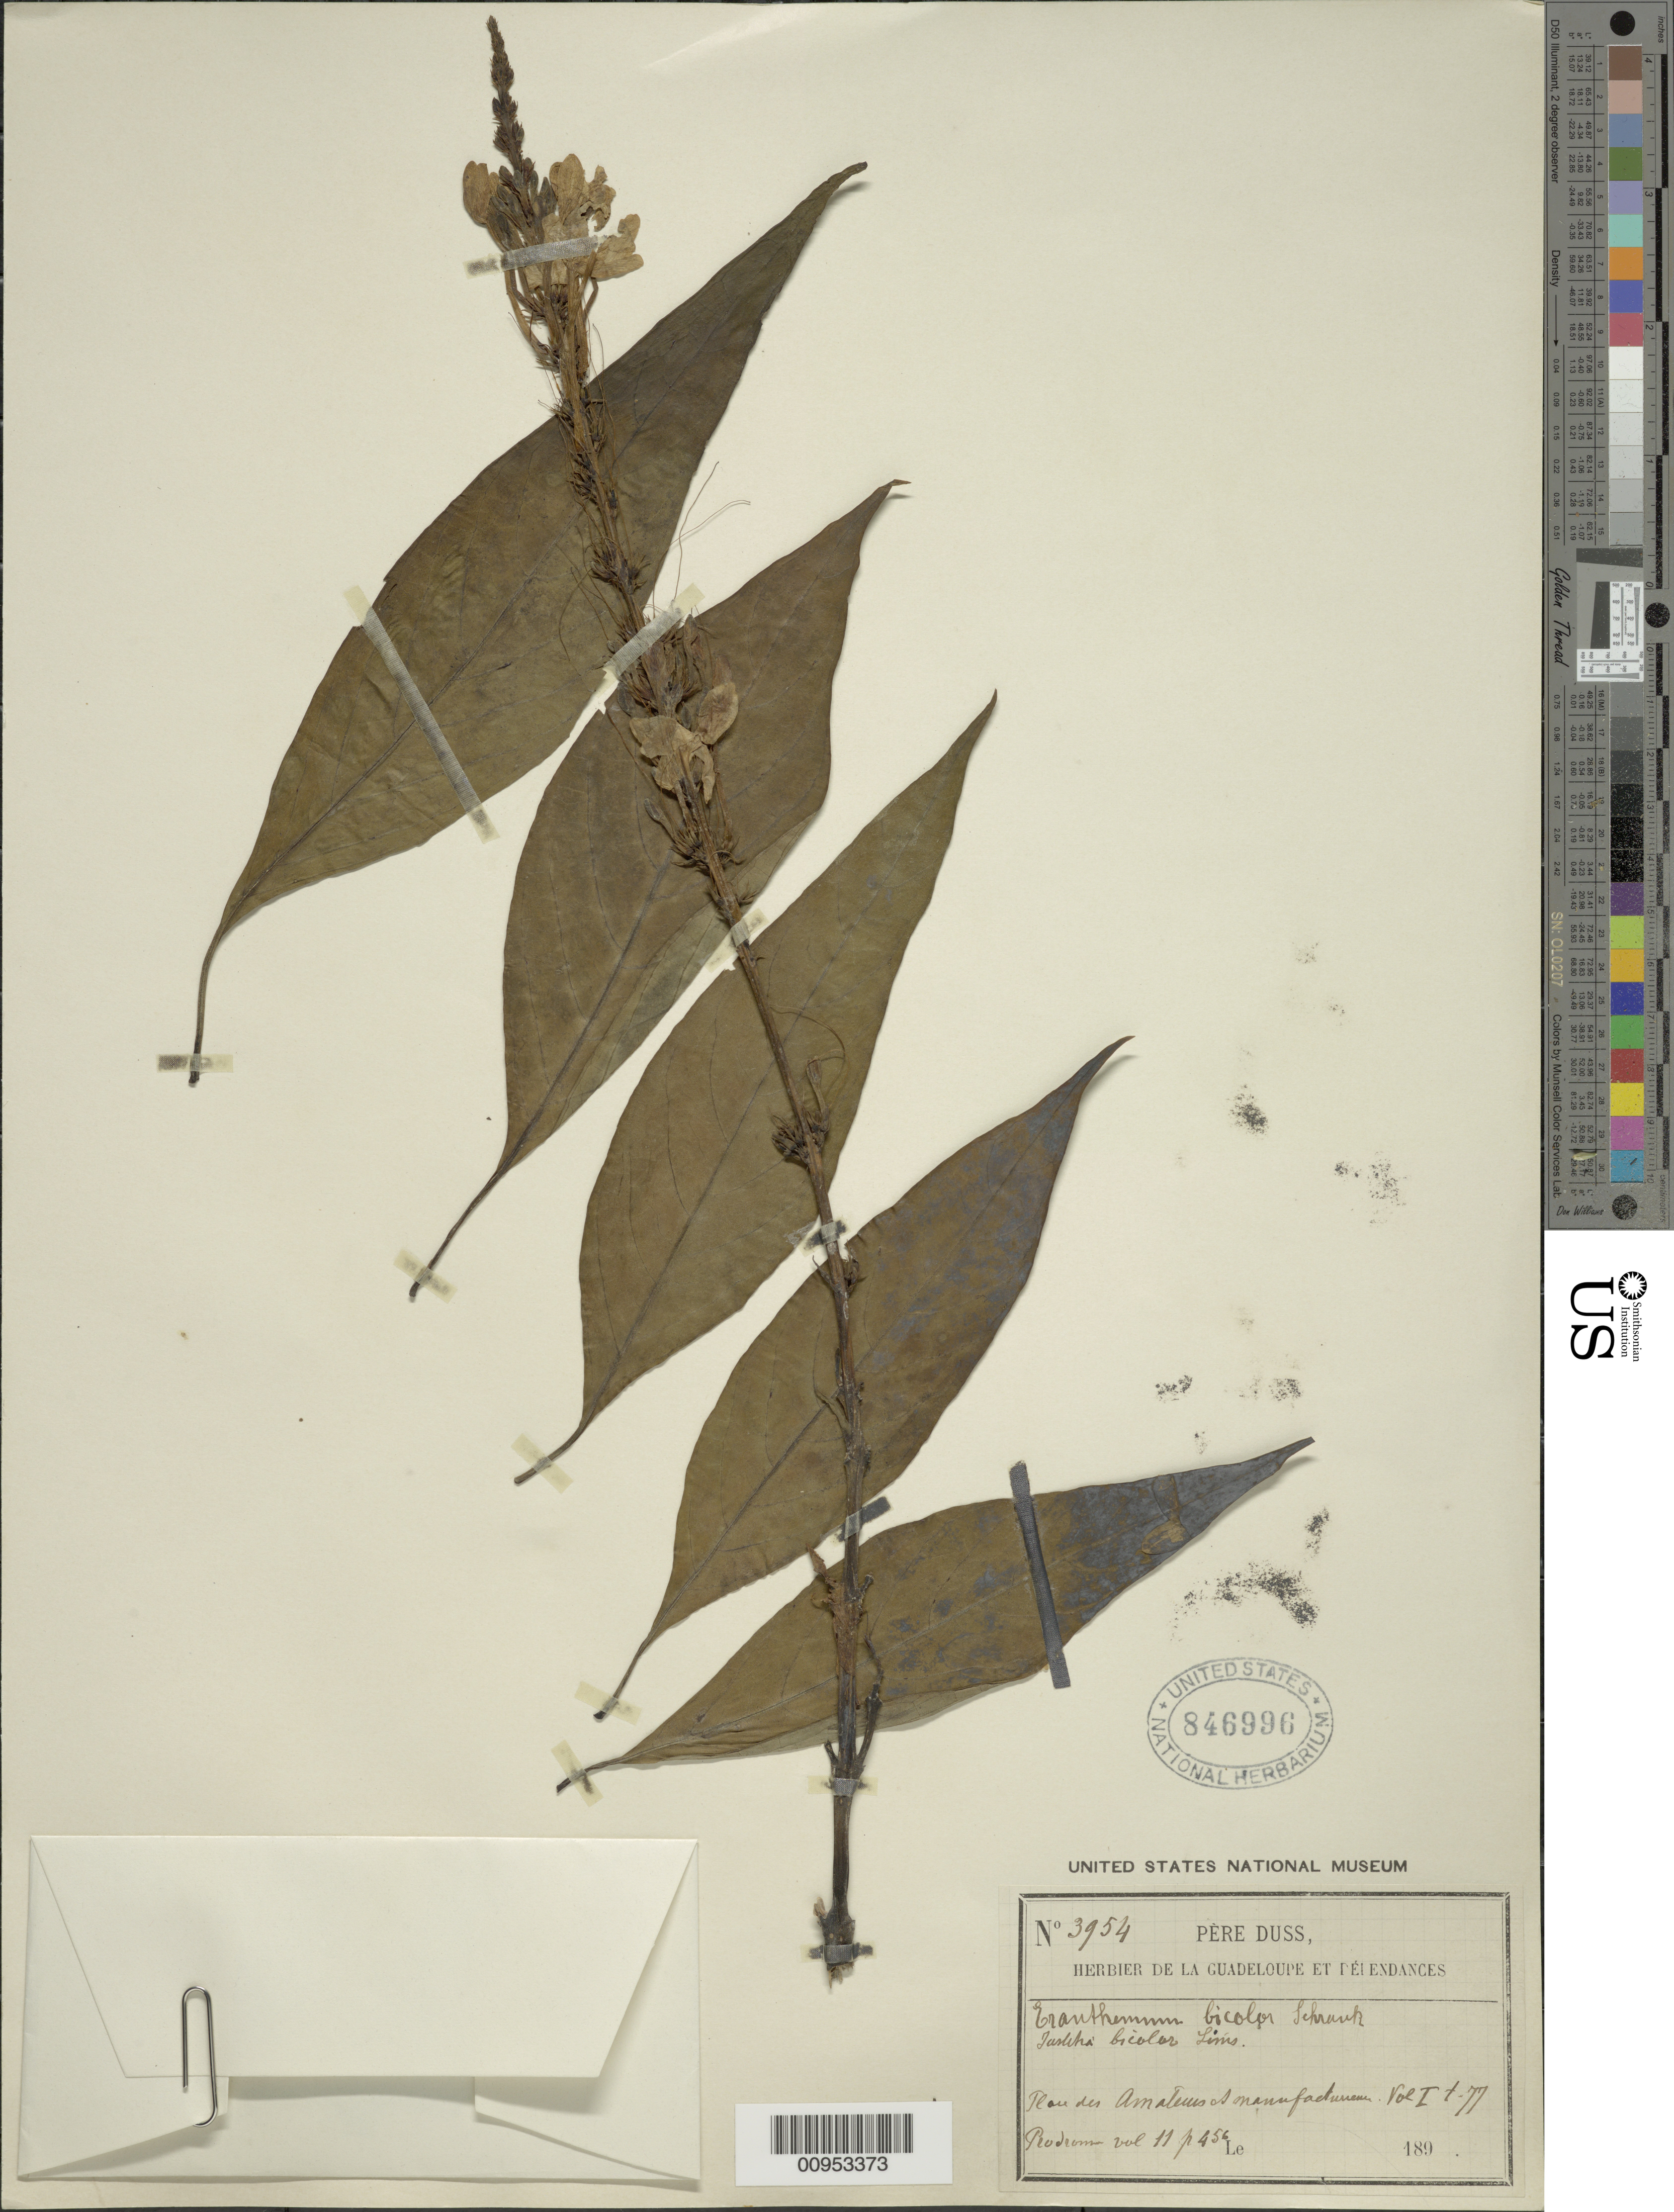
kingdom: Plantae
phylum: Tracheophyta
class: Magnoliopsida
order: Lamiales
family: Acanthaceae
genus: Pseuderanthemum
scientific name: Pseuderanthemum bicolor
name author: Radlk.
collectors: Père Duss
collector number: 3954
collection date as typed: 1890 to -- --- 1899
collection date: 1890/1899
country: Guadeloupe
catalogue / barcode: US 846996